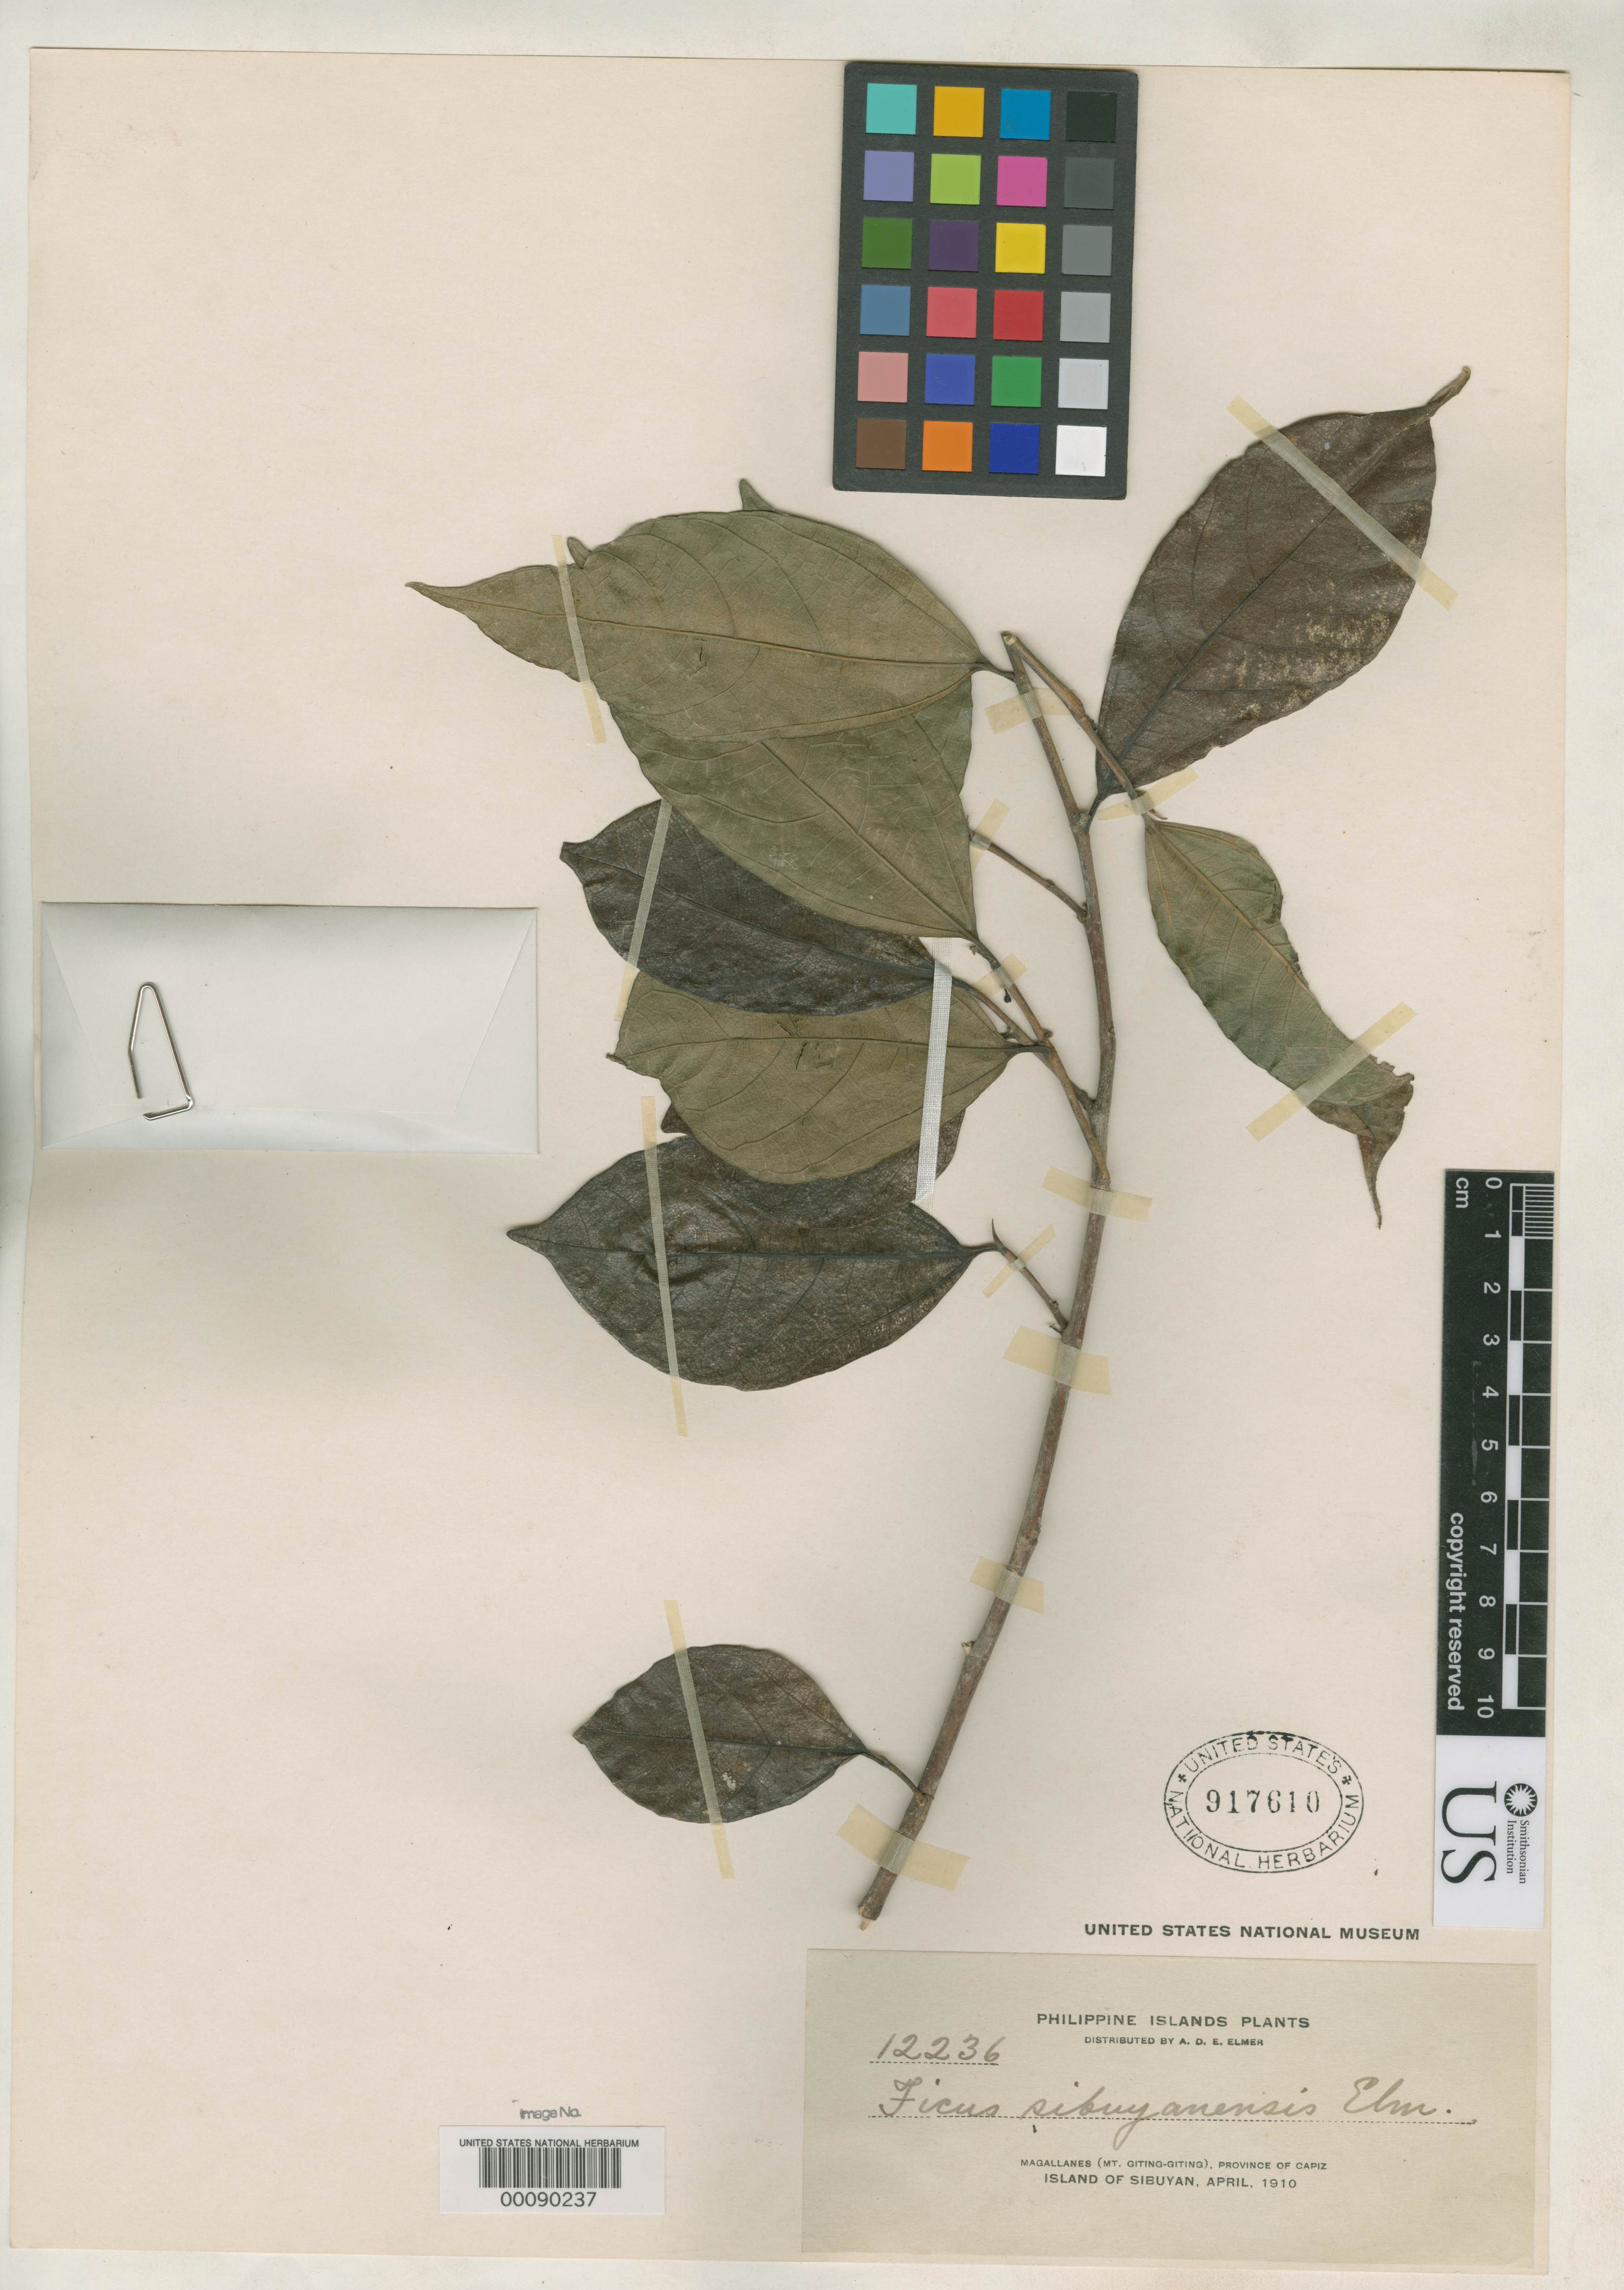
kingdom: Plantae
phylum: Tracheophyta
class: Magnoliopsida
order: Rosales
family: Moraceae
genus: Ficus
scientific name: Ficus sibuyanensis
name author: Elmer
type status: Isotype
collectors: A. D. E. Elmer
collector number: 12236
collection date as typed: Apr 1910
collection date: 1910-04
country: Philippines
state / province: Mimaropa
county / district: Romblon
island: Sibuyan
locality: Magallanes (Mt. Giting-Giting).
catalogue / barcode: US 917610